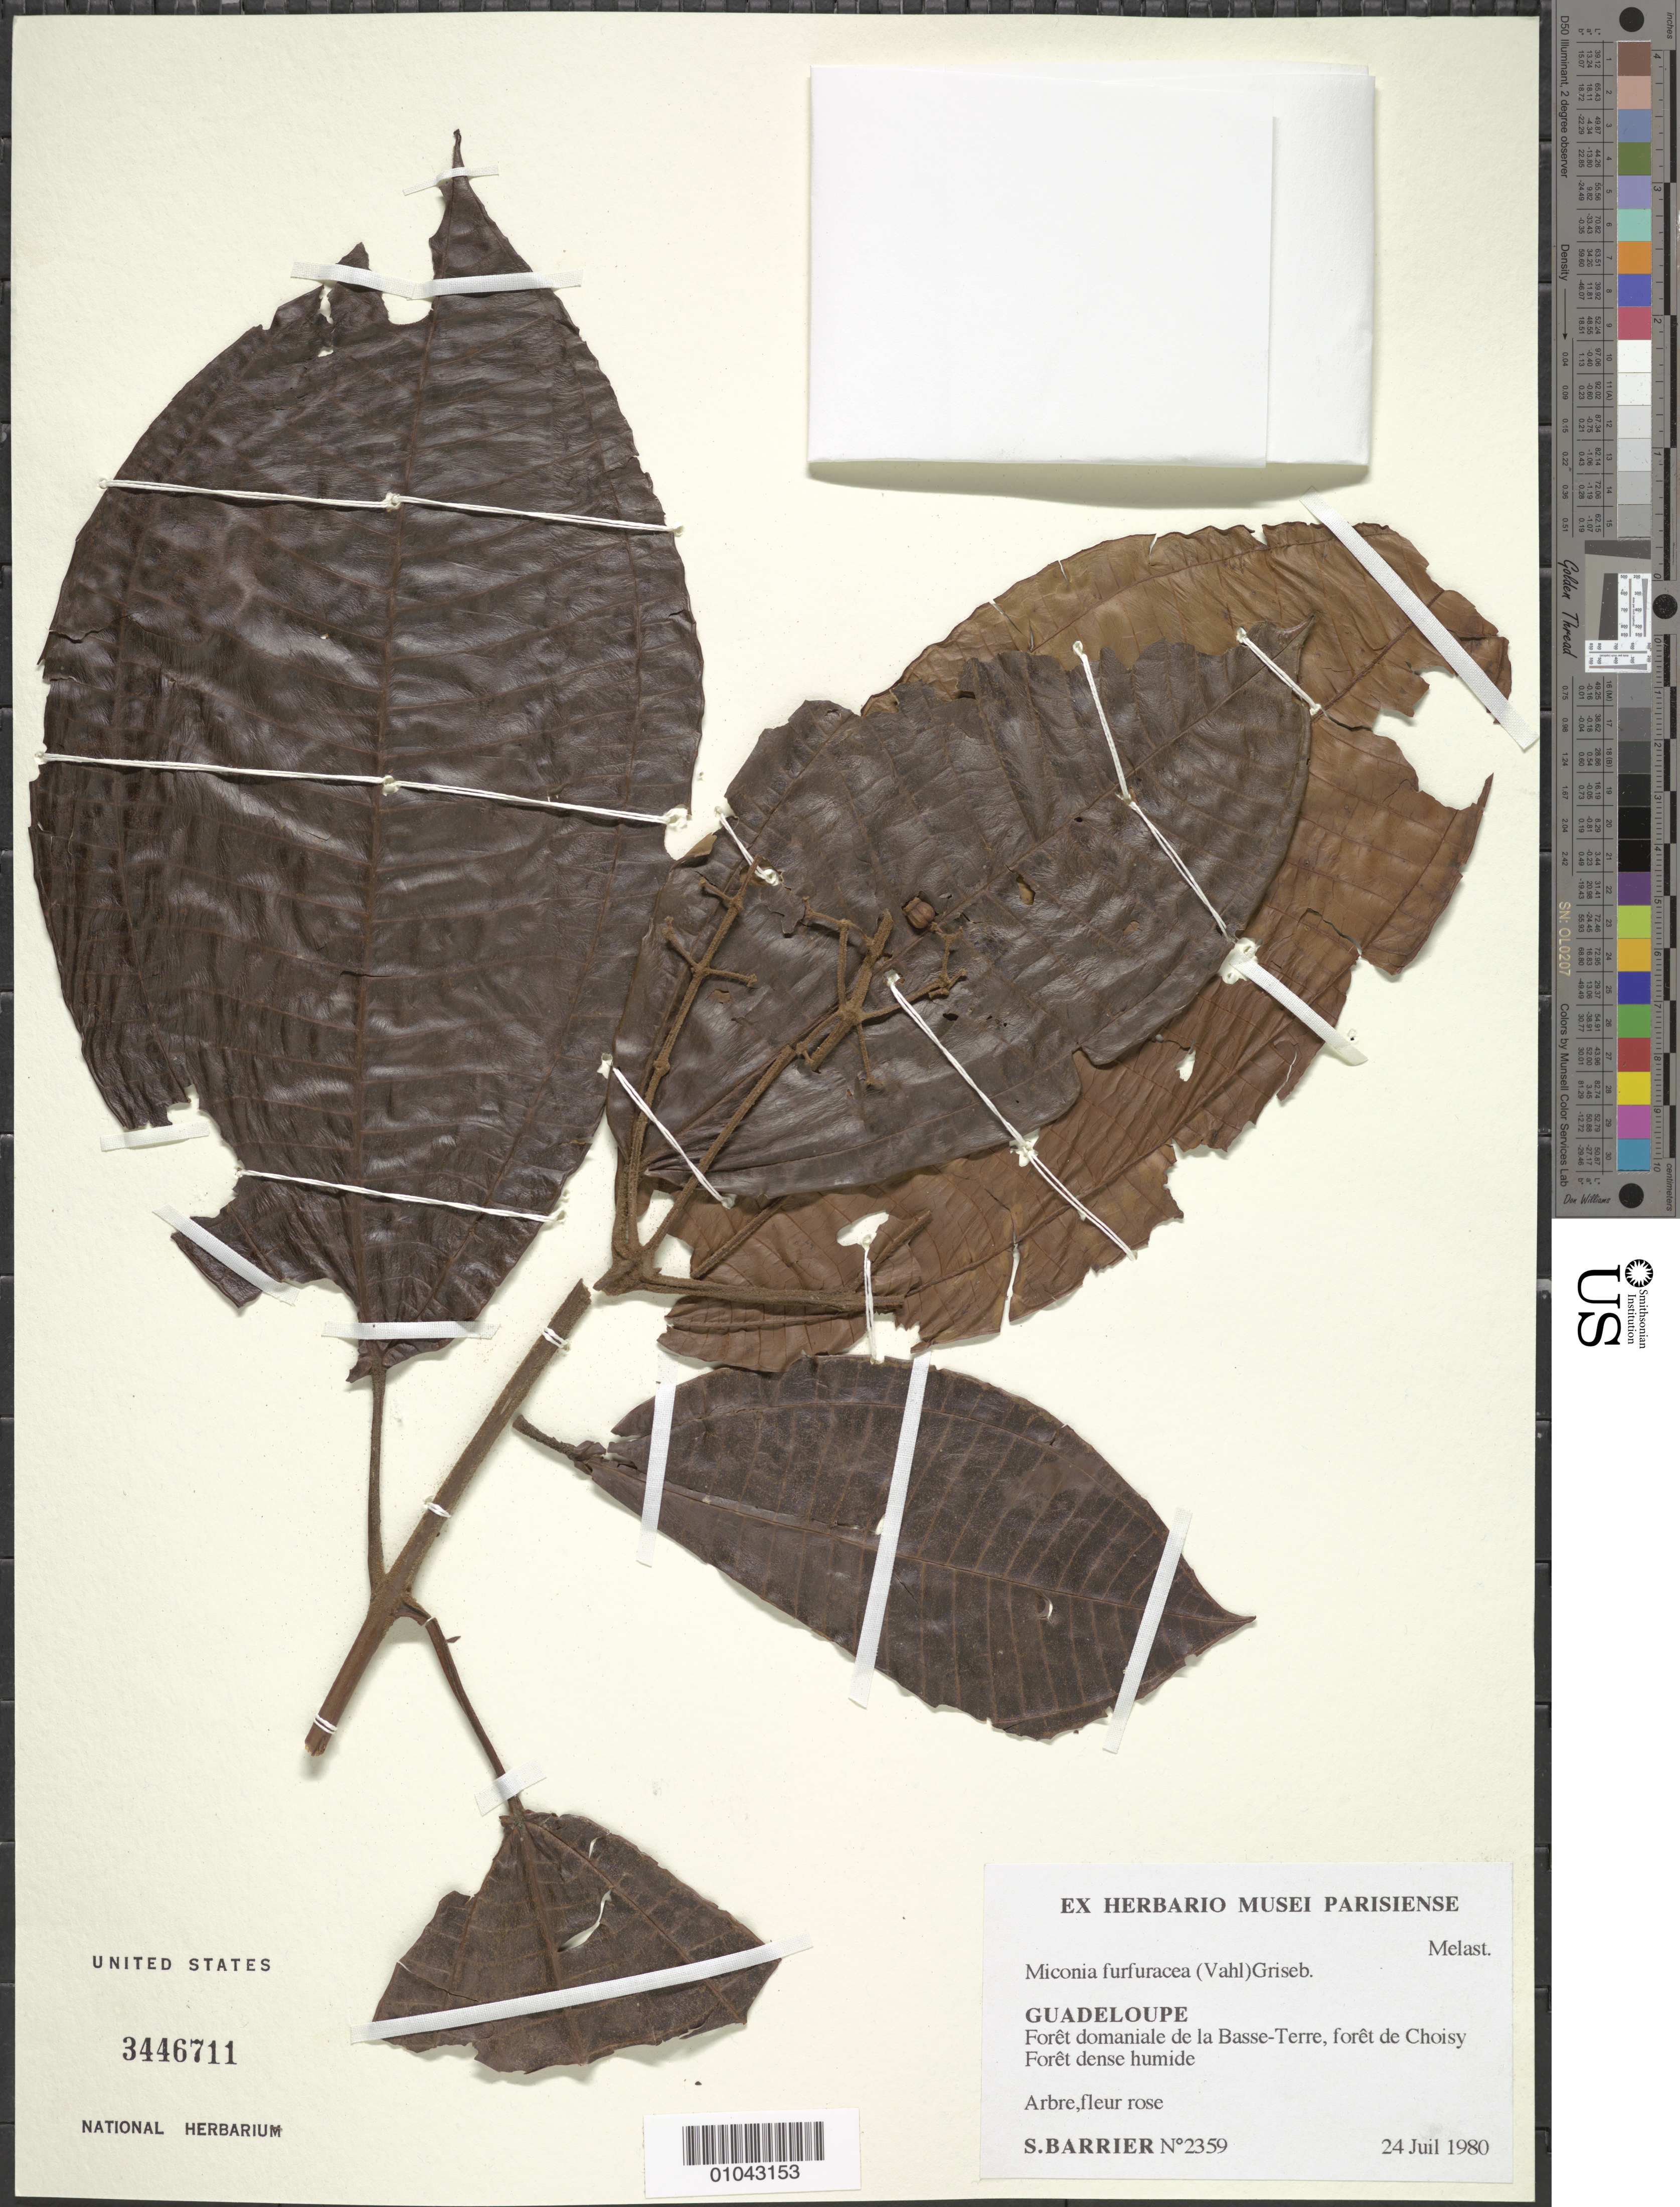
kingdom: Plantae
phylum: Tracheophyta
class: Magnoliopsida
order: Myrtales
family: Melastomataceae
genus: Miconia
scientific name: Miconia furfuracea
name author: (Vahl) Griseb.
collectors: S. Barrier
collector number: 2359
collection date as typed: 24 Jul 1980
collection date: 1980-07-24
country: Guadeloupe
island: Basse Terre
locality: Choisy Forêt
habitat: Forêt dense humide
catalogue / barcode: US 3446711